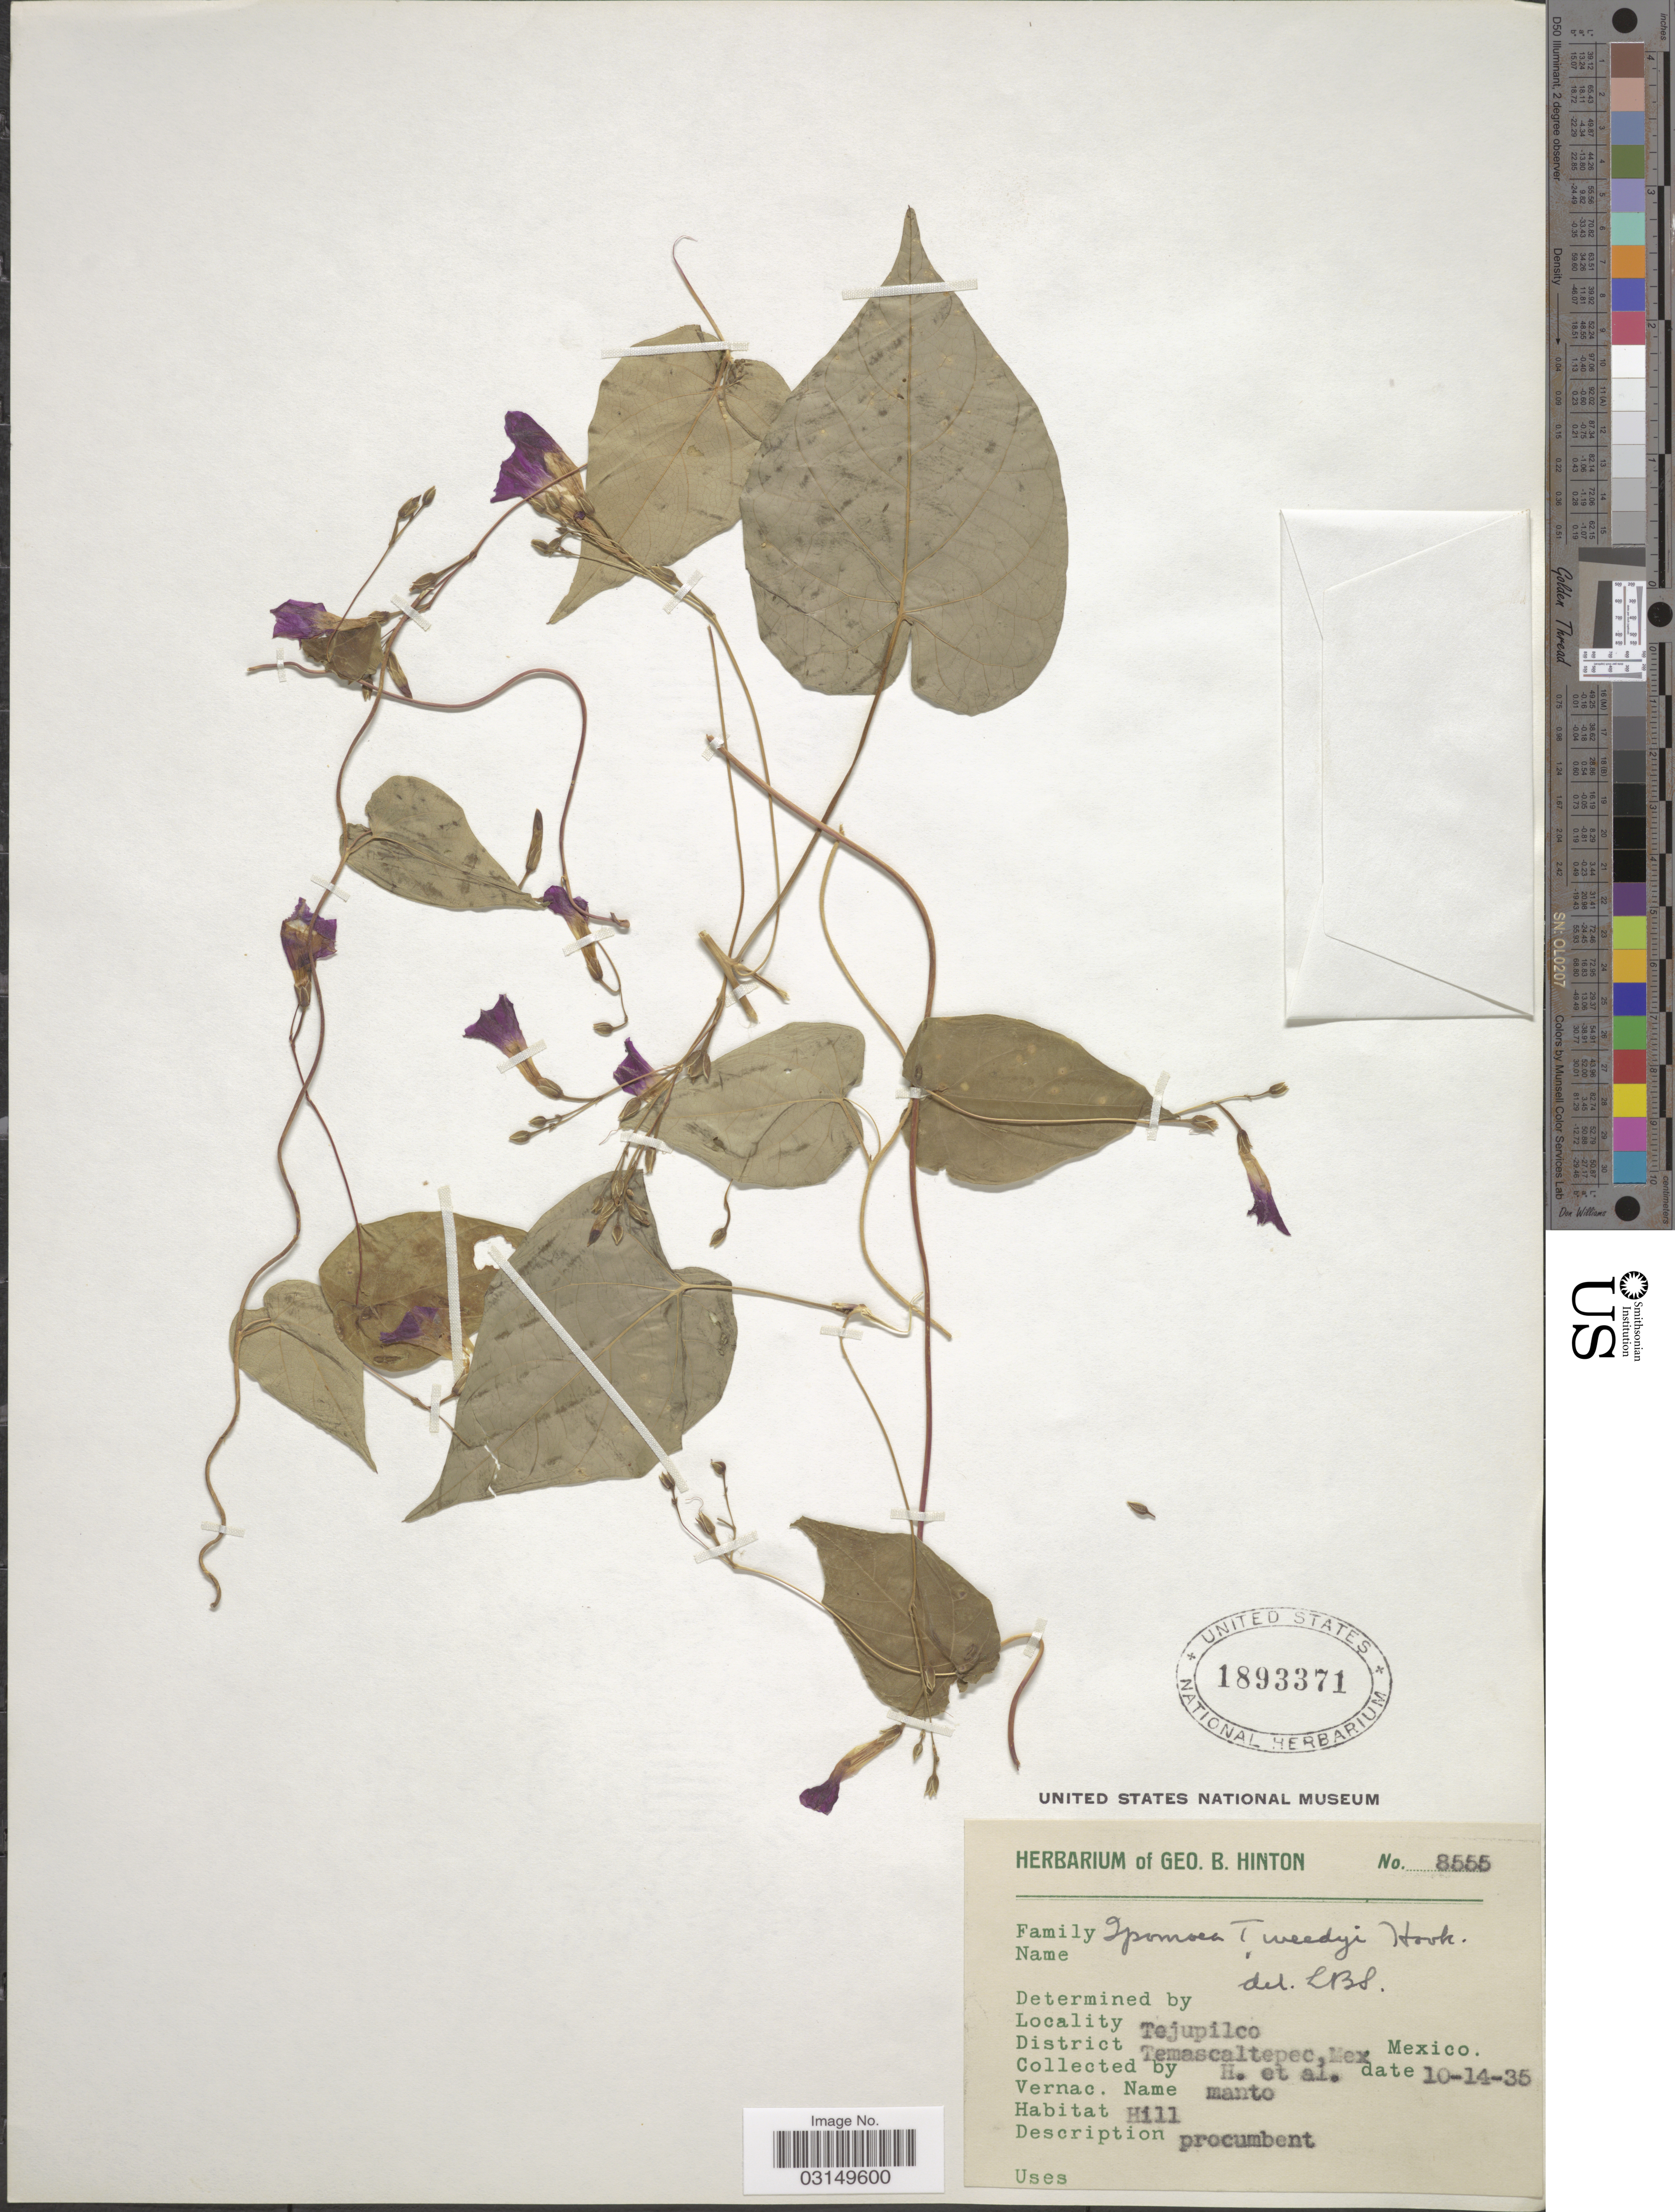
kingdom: Plantae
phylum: Tracheophyta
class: Magnoliopsida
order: Solanales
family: Convolvulaceae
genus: Ipomoea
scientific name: Ipomoea aristolochiifolia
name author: G. Don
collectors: G. B. Hinton & et al.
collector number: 8555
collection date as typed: Transcribed d/m/y: 14/10/35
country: Mexico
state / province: México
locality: Tejupilco, District Temascaltepec.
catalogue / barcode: US 1893371